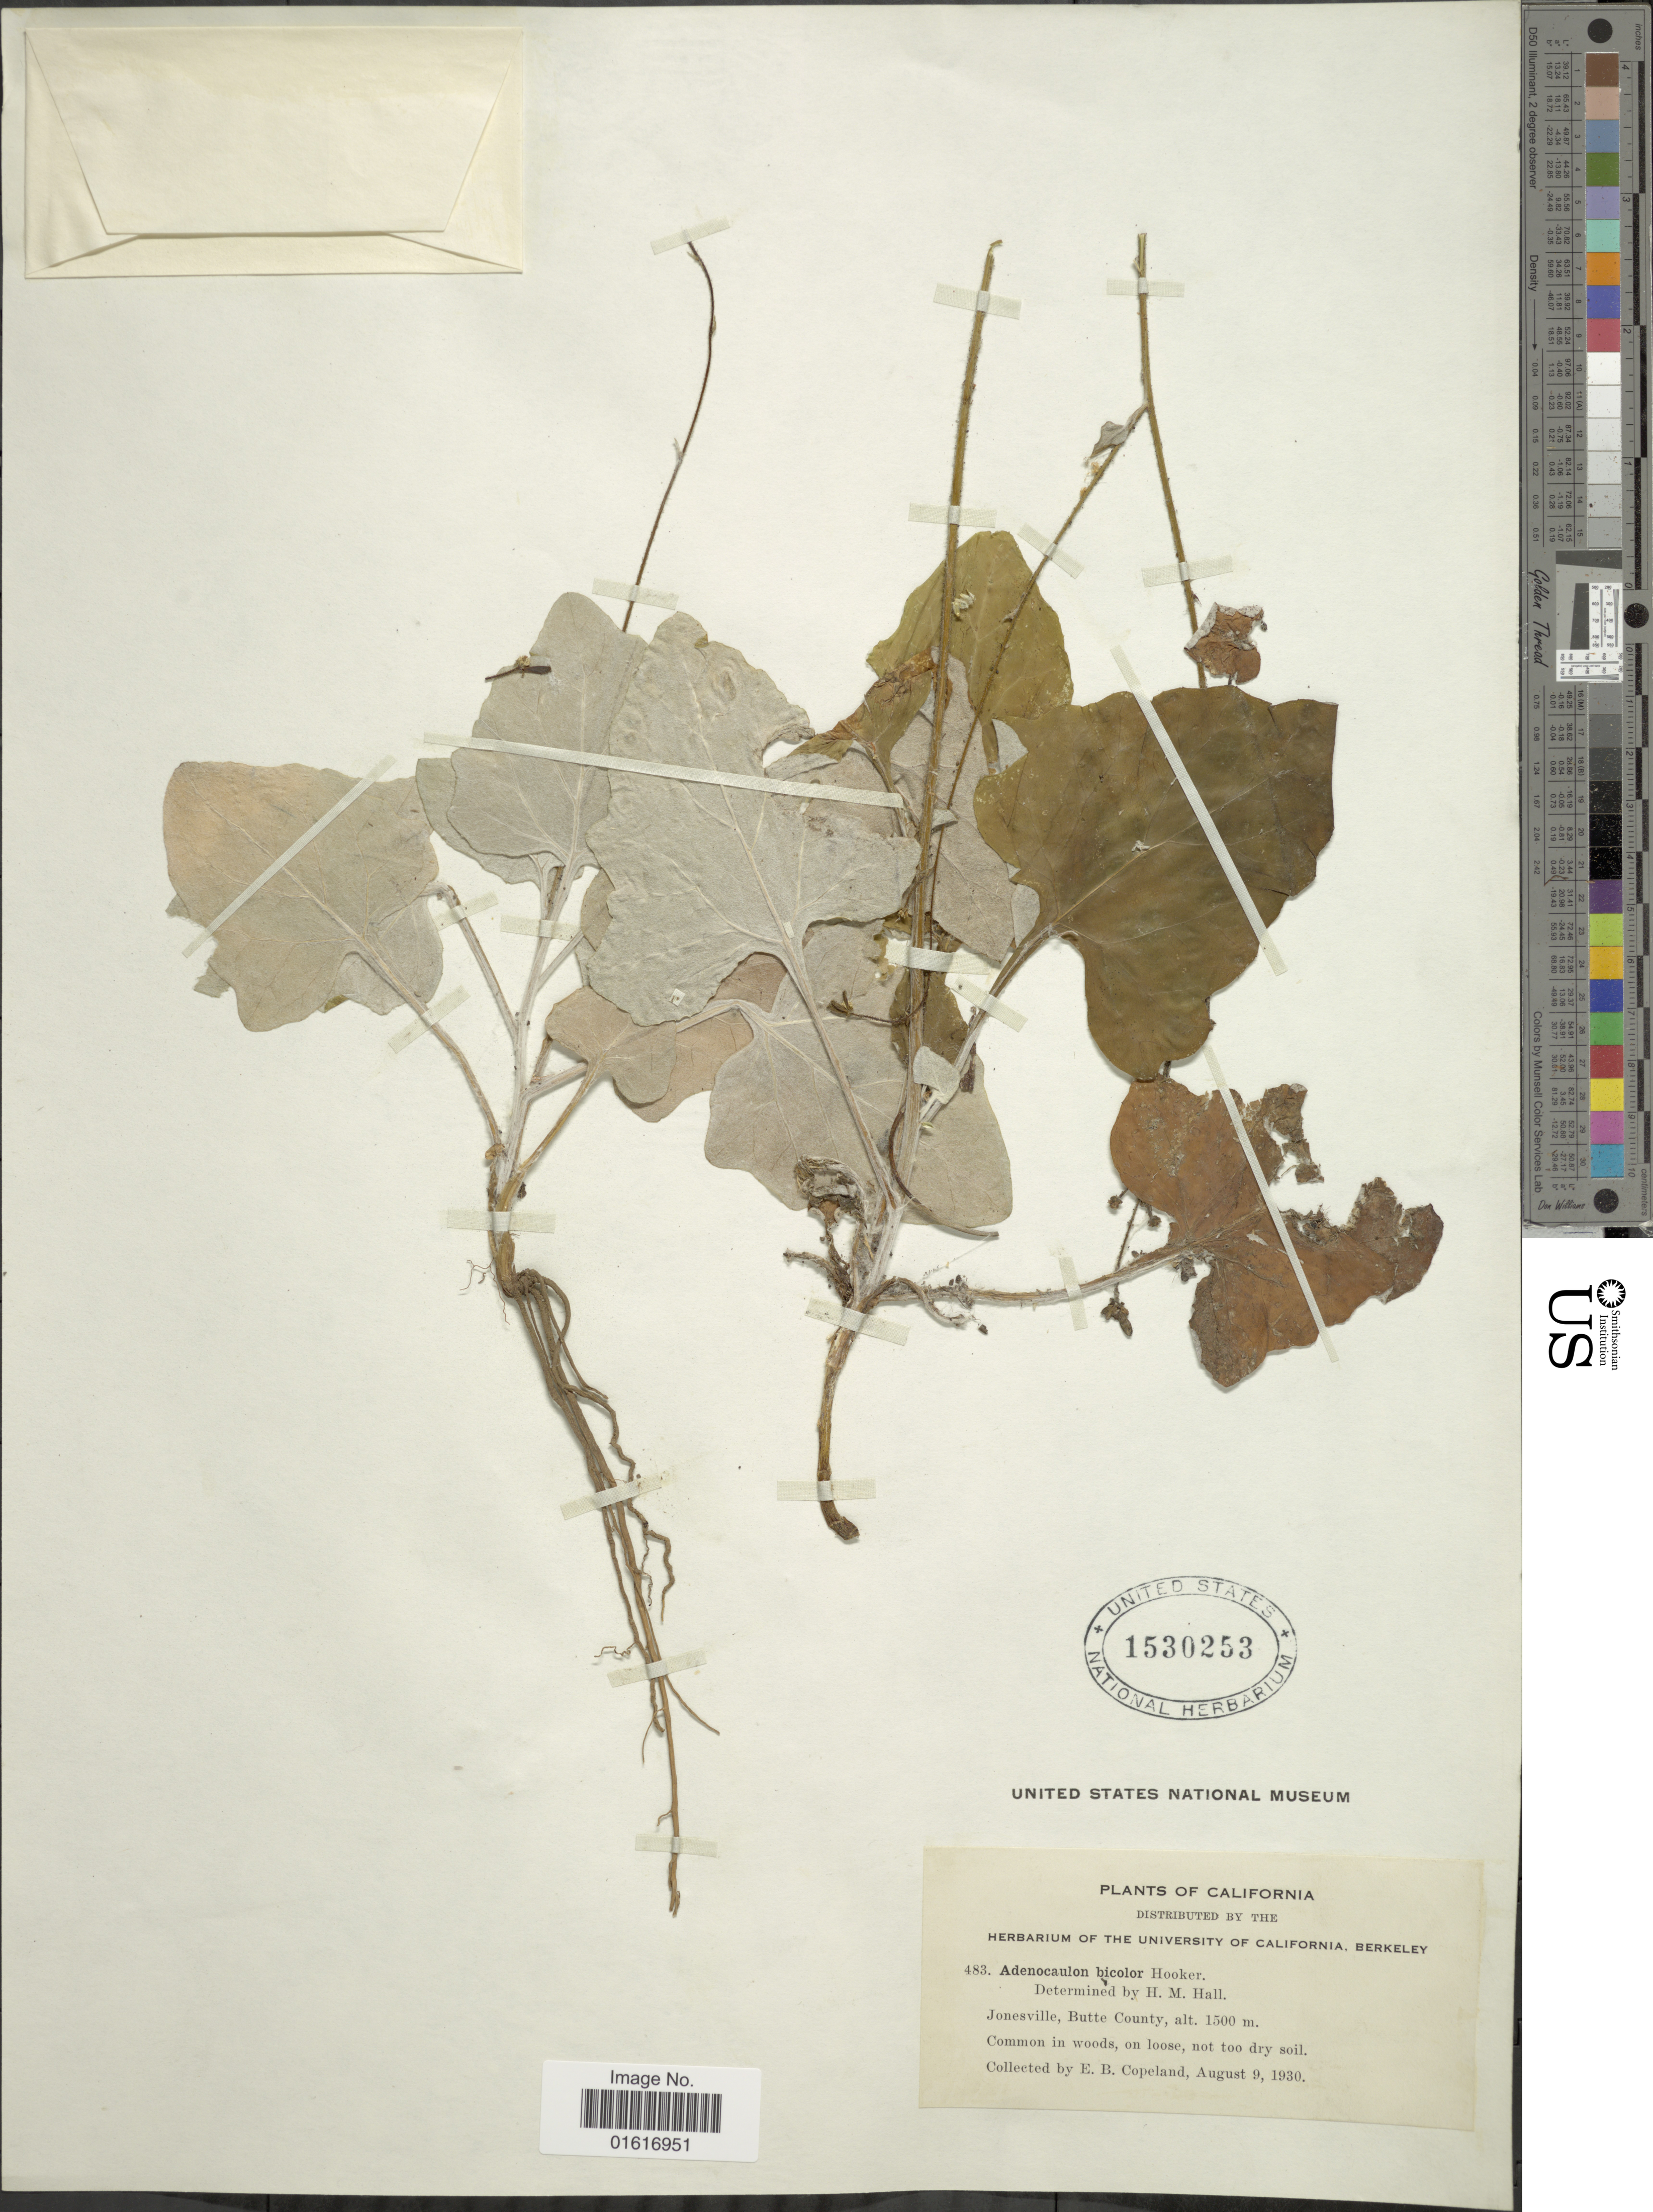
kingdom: Plantae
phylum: Tracheophyta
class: Magnoliopsida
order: Asterales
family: Asteraceae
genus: Adenocaulon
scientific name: Adenocaulon bicolor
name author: Hook.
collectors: E. B. Copeland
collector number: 483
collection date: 1930-08-09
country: United States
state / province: California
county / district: Butte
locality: Jonesville, Butte County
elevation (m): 1500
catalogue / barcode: US 1530253